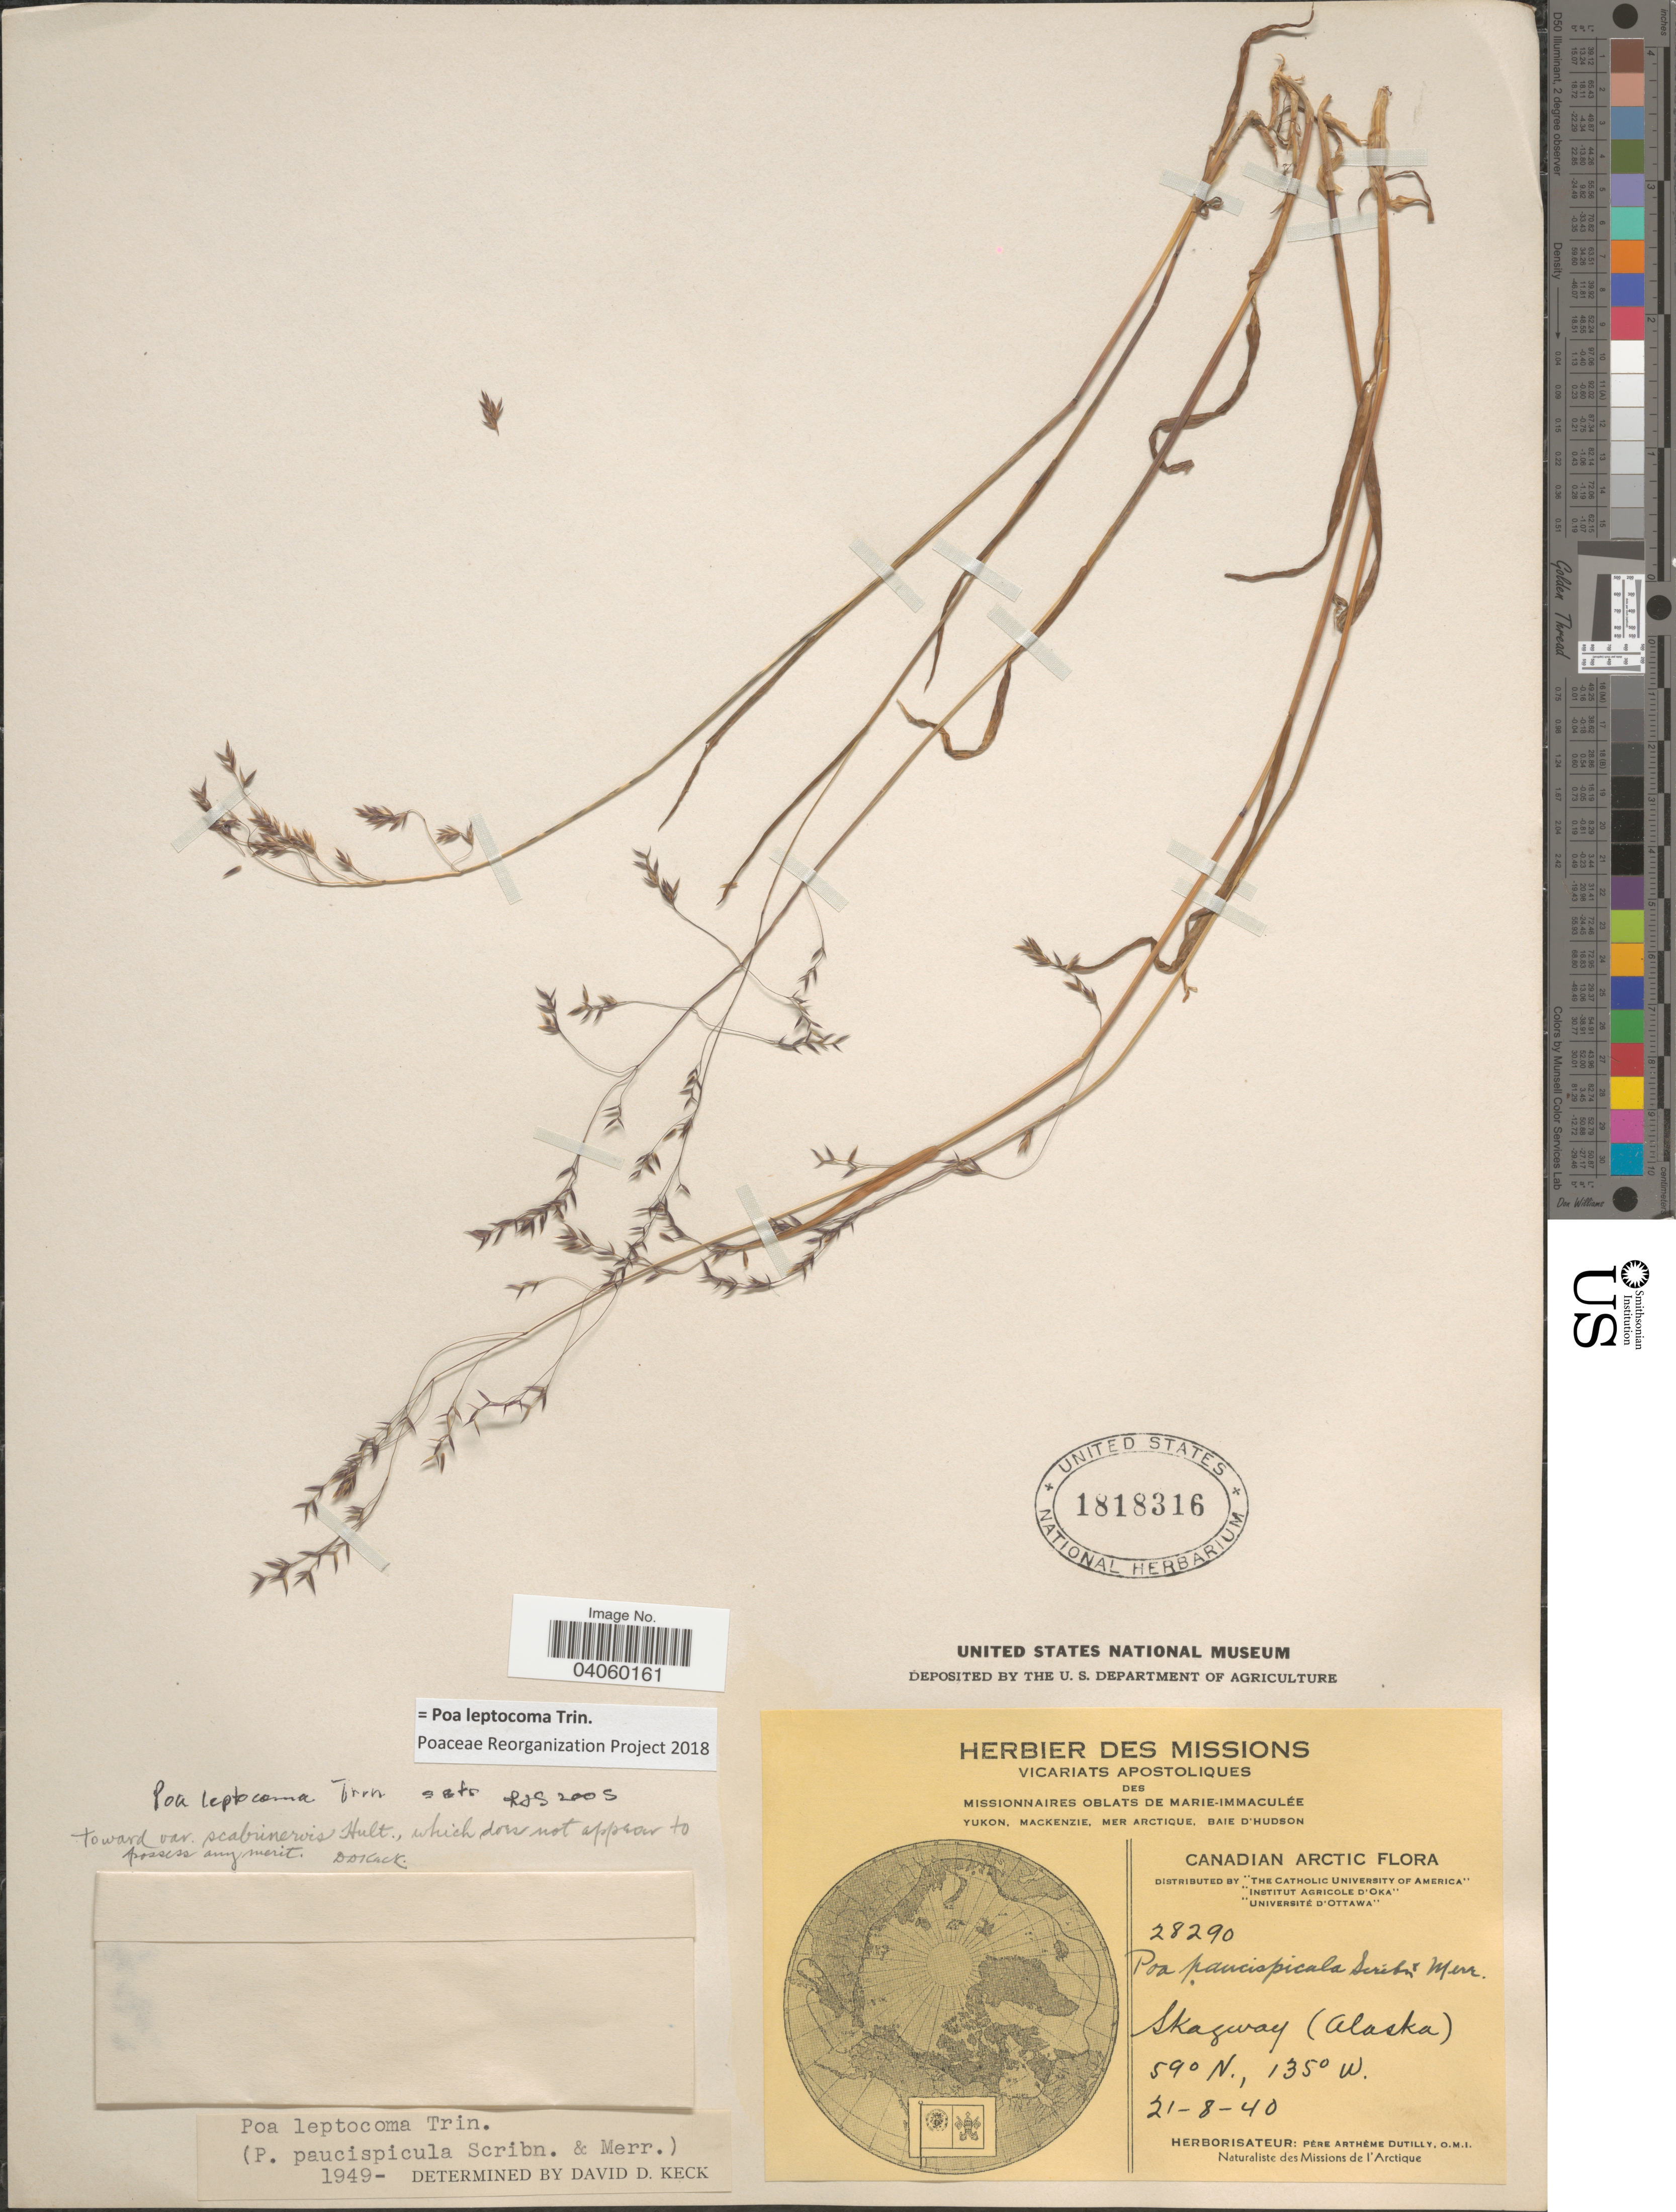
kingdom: Plantae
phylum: Tracheophyta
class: Liliopsida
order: Poales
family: Poaceae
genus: Poa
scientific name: Poa leptocoma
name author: Trin.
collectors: P. Dutilly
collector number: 28290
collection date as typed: Transcribed d/m/y: 21/8/40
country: Canada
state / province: Yukon Territory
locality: Canadian Arctic. Skagway (Alaska).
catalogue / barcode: US 1818316